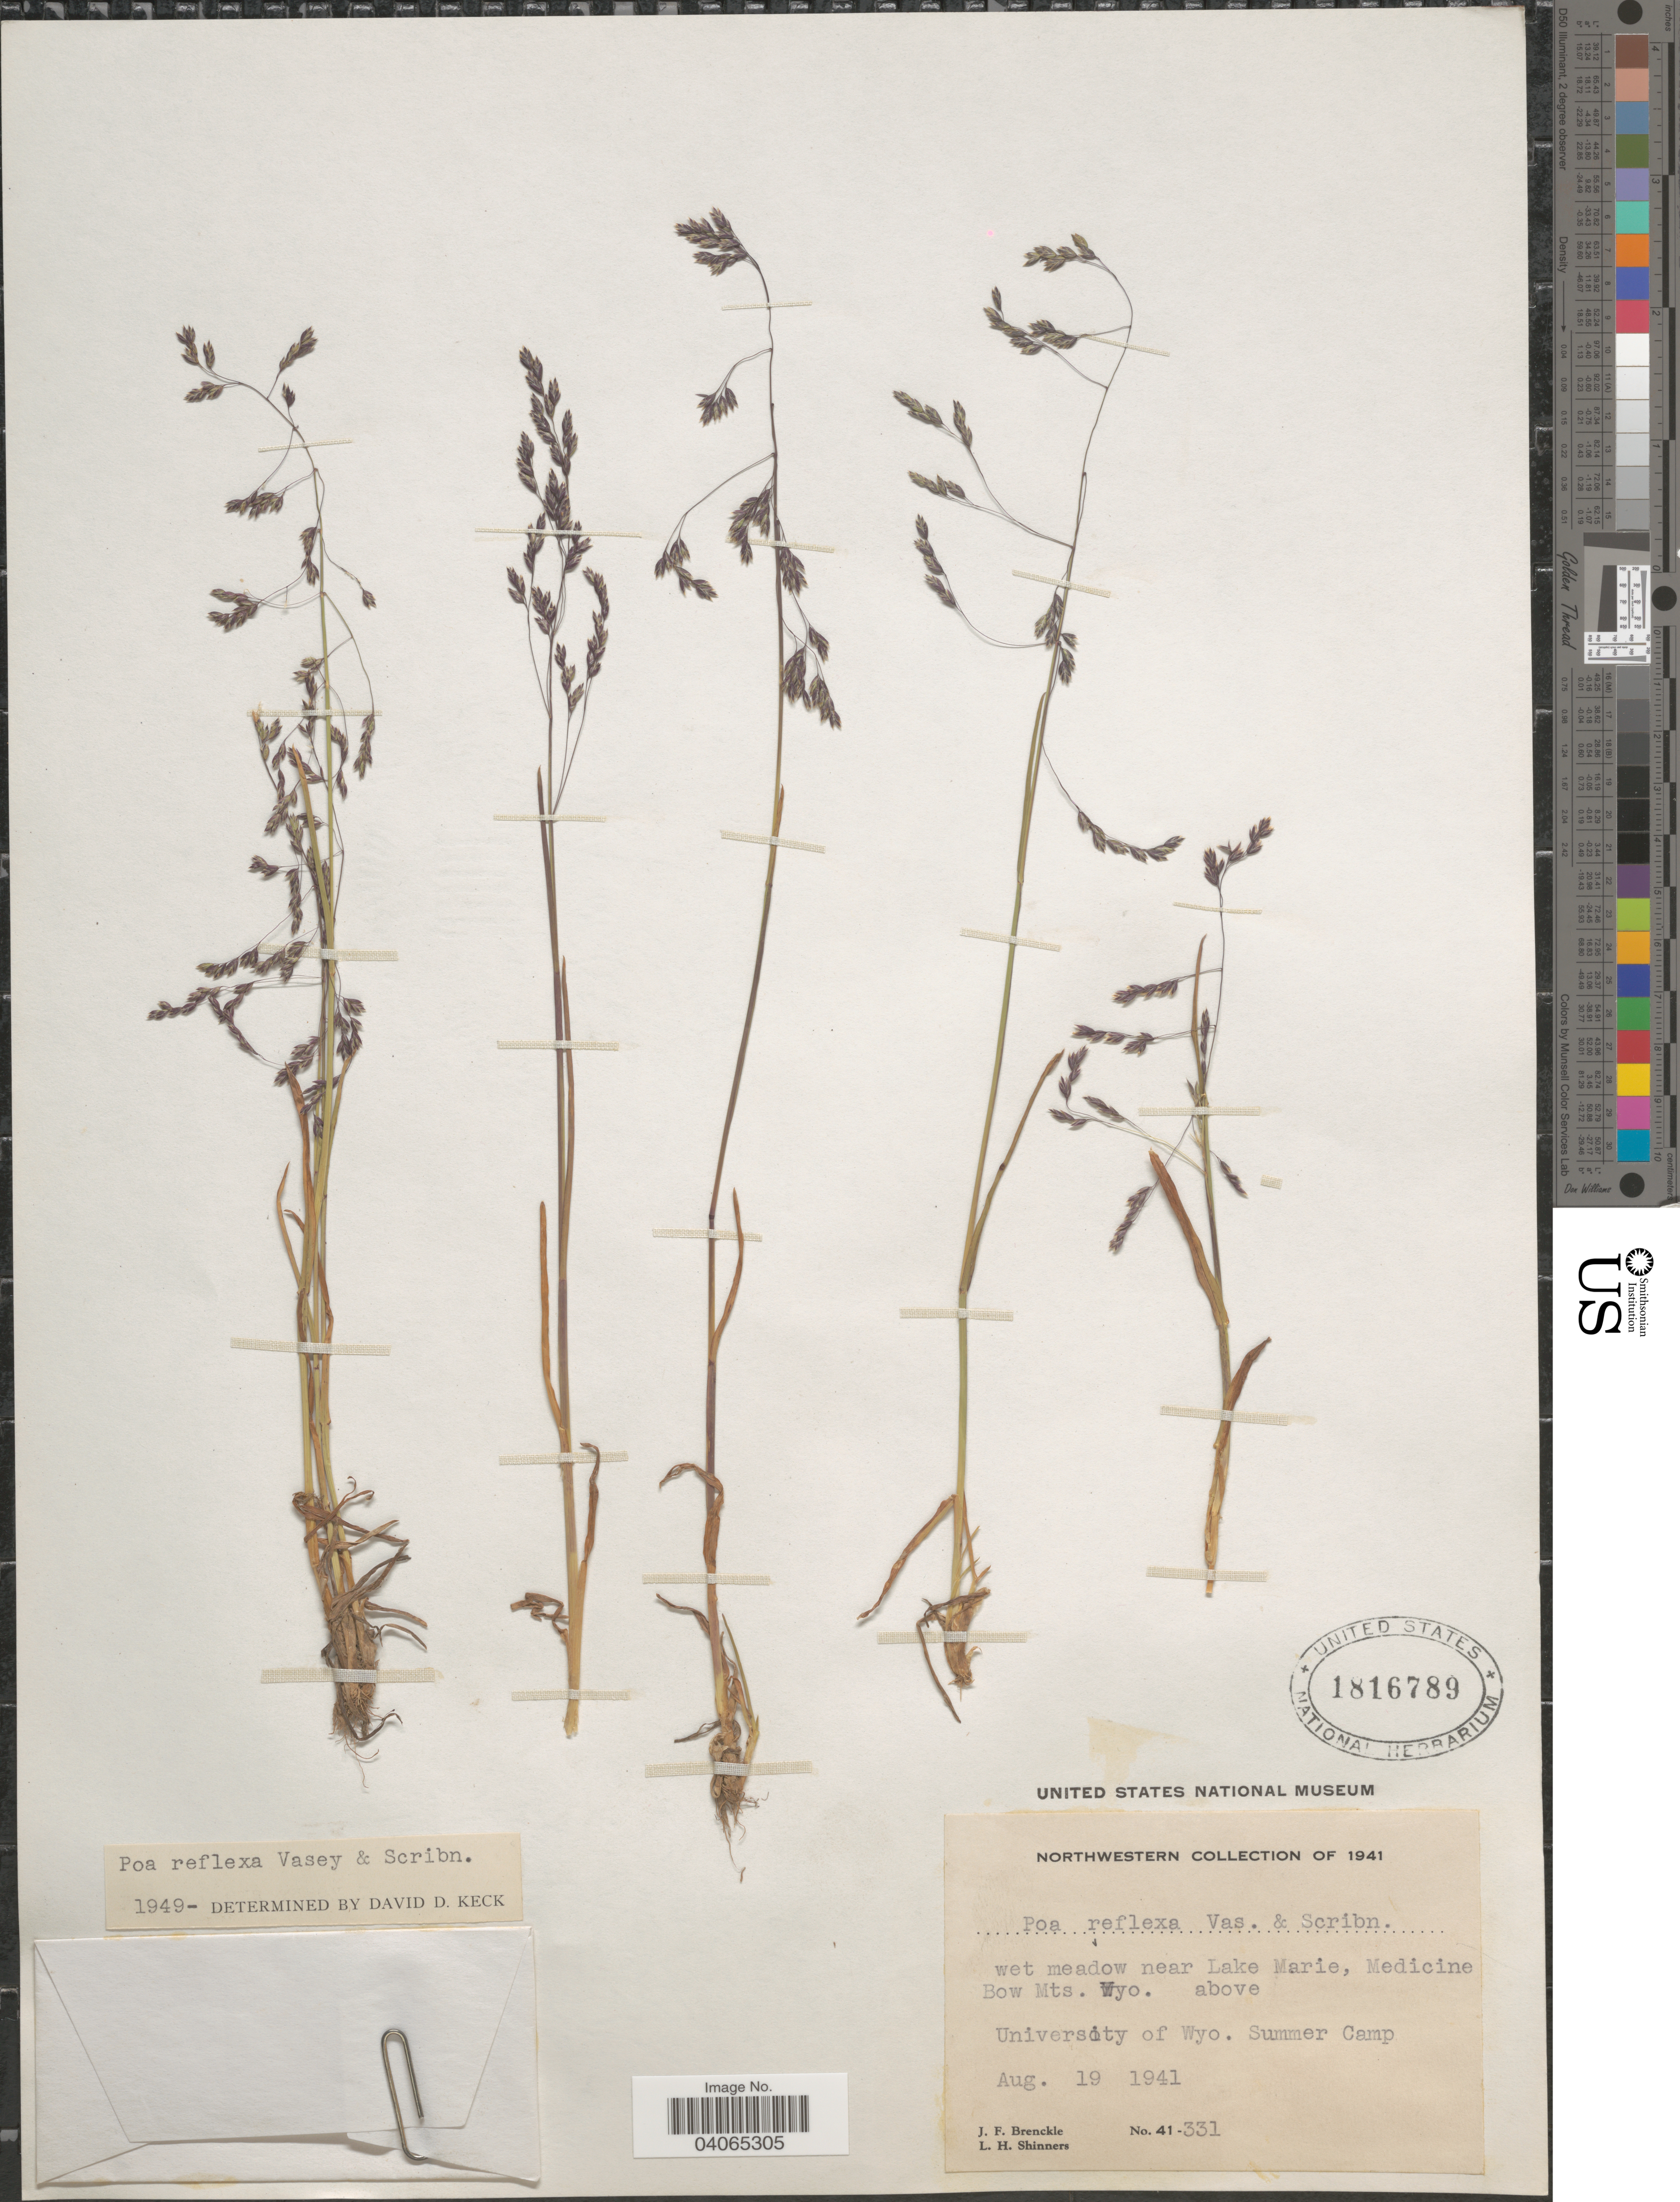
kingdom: Plantae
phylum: Tracheophyta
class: Liliopsida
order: Poales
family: Poaceae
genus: Poa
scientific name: Poa reflexa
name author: Vasey & Scribn.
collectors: J. Brenckle & L. H. Shinners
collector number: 41-331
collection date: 1941-08-19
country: United States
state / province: Wyoming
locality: Northwestern Collection of 1941. [unsure placement] Wet meadow near Lake Marie, Medicine Bow Mts. above University of Wyo. Summer Camp.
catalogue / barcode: US 1816789